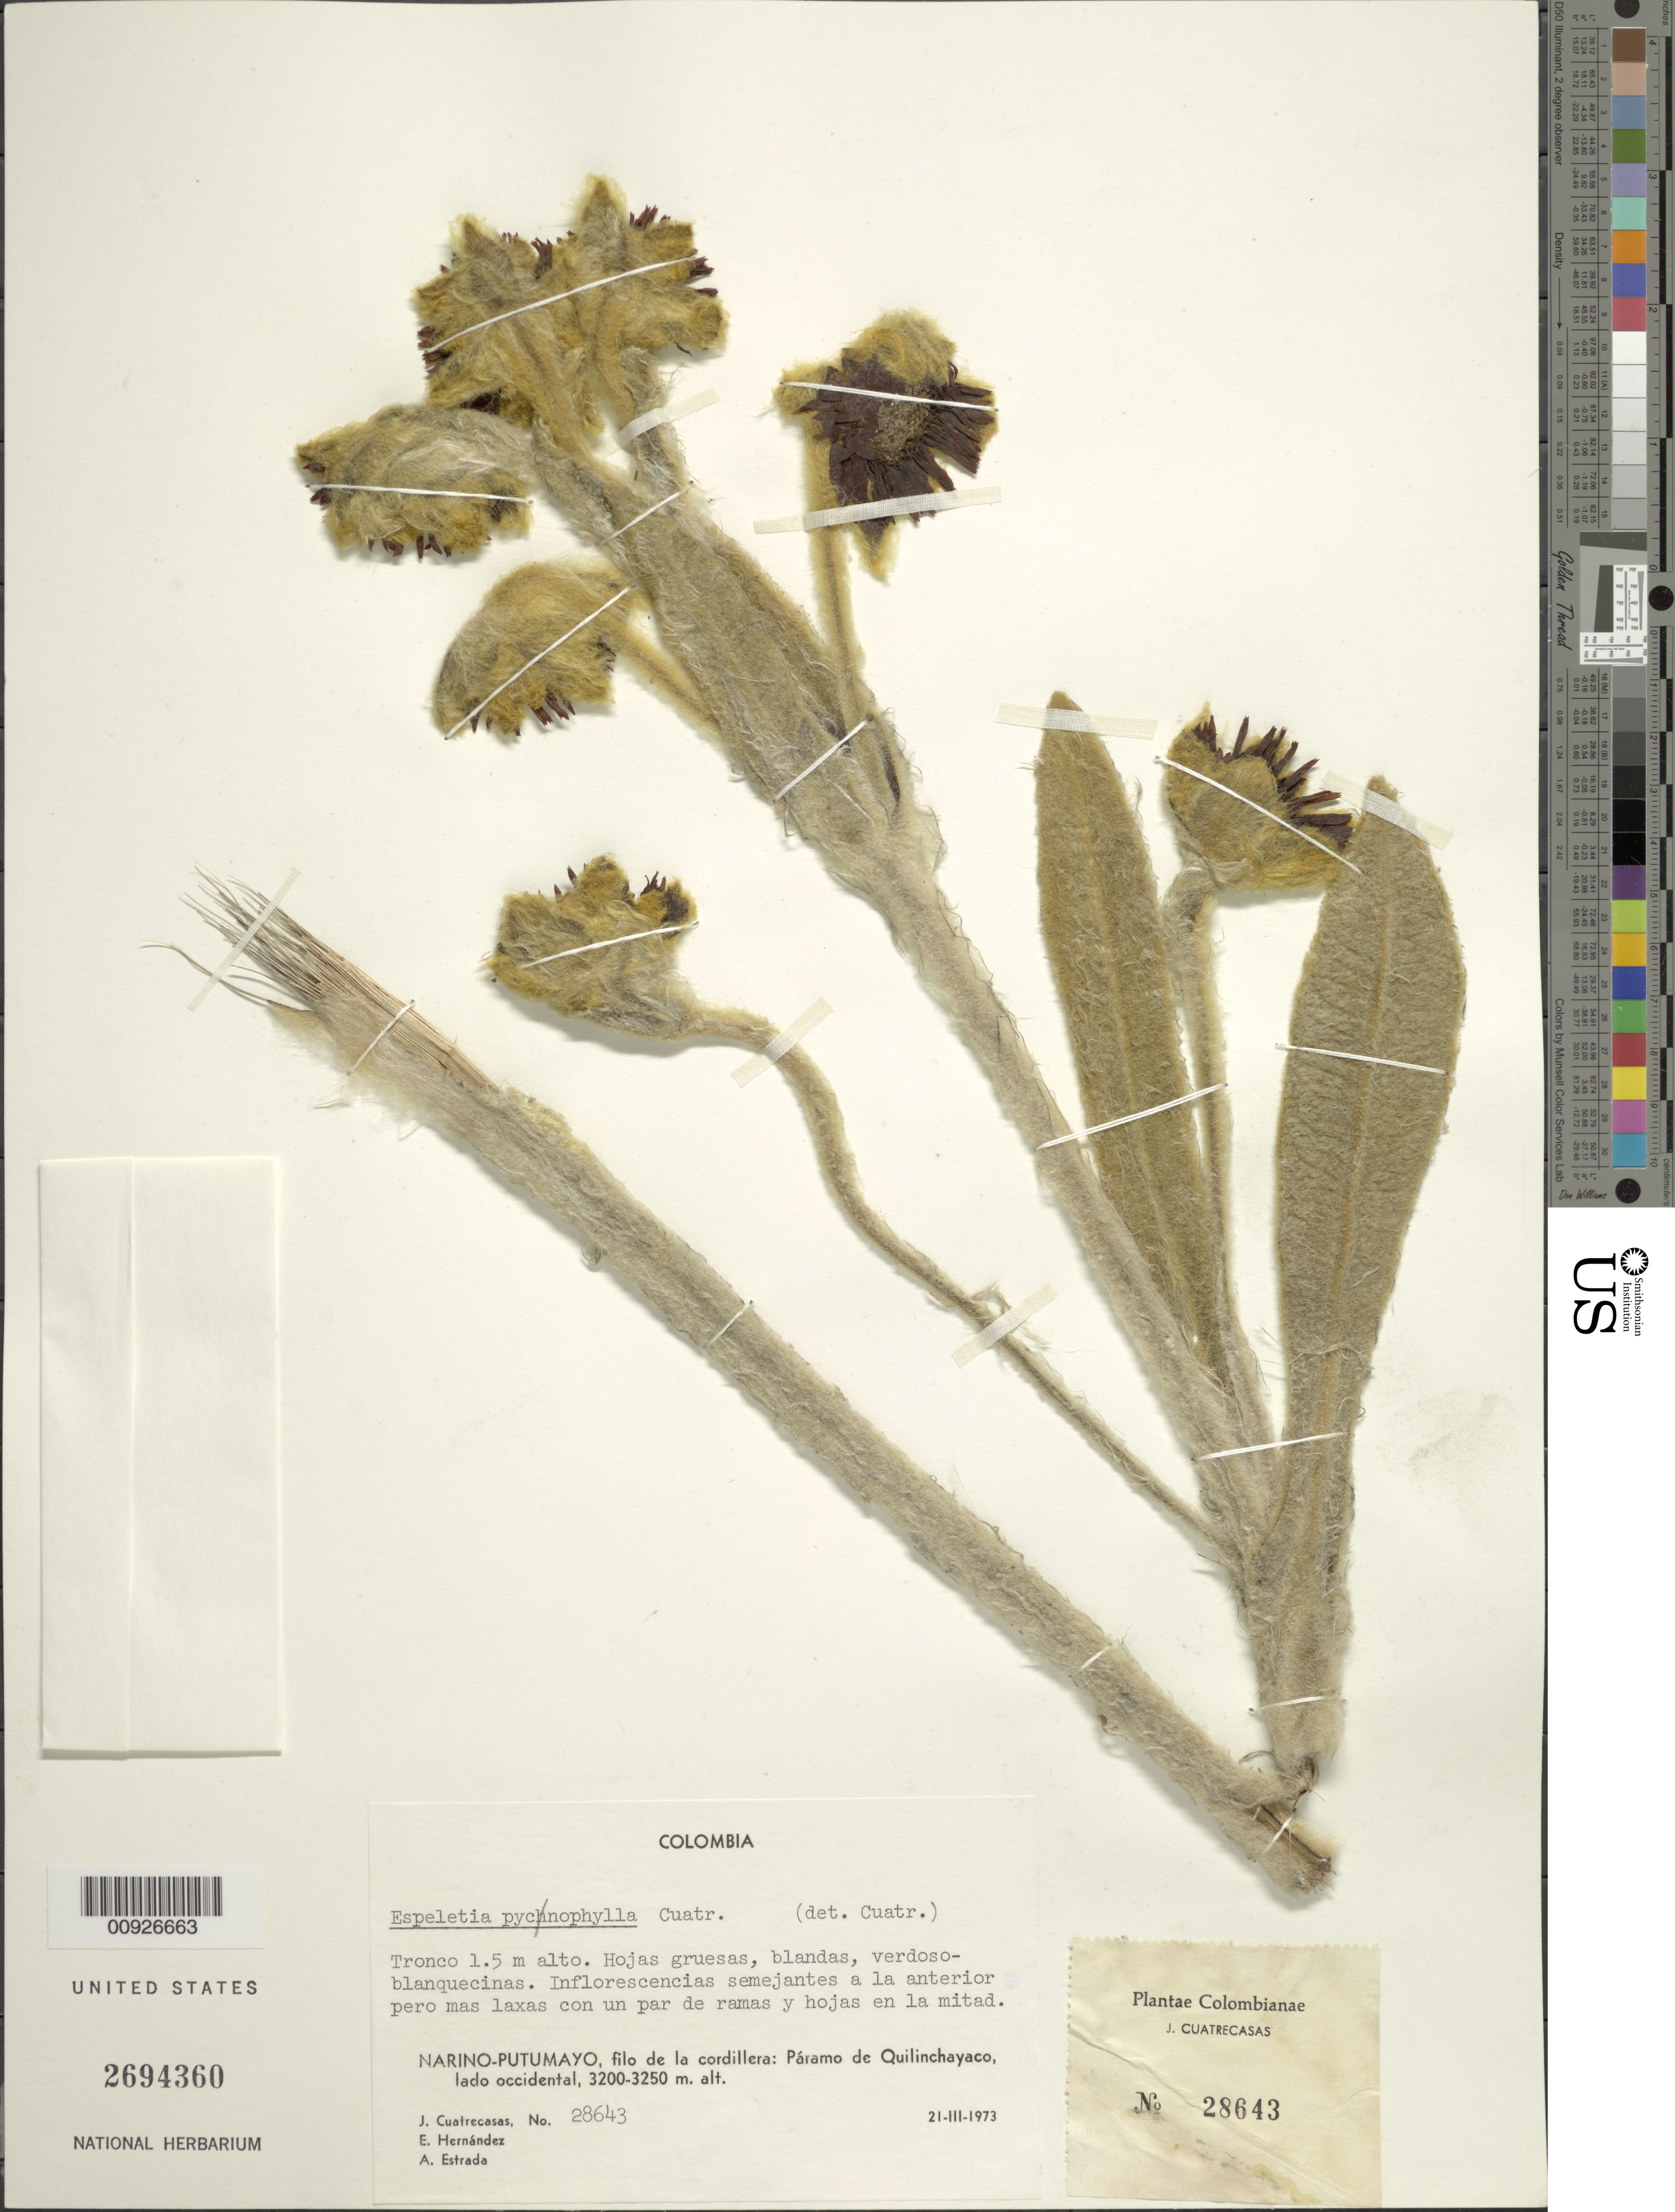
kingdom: Plantae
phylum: Tracheophyta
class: Magnoliopsida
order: Asterales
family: Asteraceae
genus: Espeletia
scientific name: Espeletia pycnophylla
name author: Cuatrec.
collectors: J. Cuatrecasas, E. Hernández & A. Estrada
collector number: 28643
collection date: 1973-03-21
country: Colombia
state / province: Nariño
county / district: Nariño-Putumayo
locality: Paramo de Quilinchayaco. Filo de La Cordillera, Lado Oriental.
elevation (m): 3200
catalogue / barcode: US 2694360